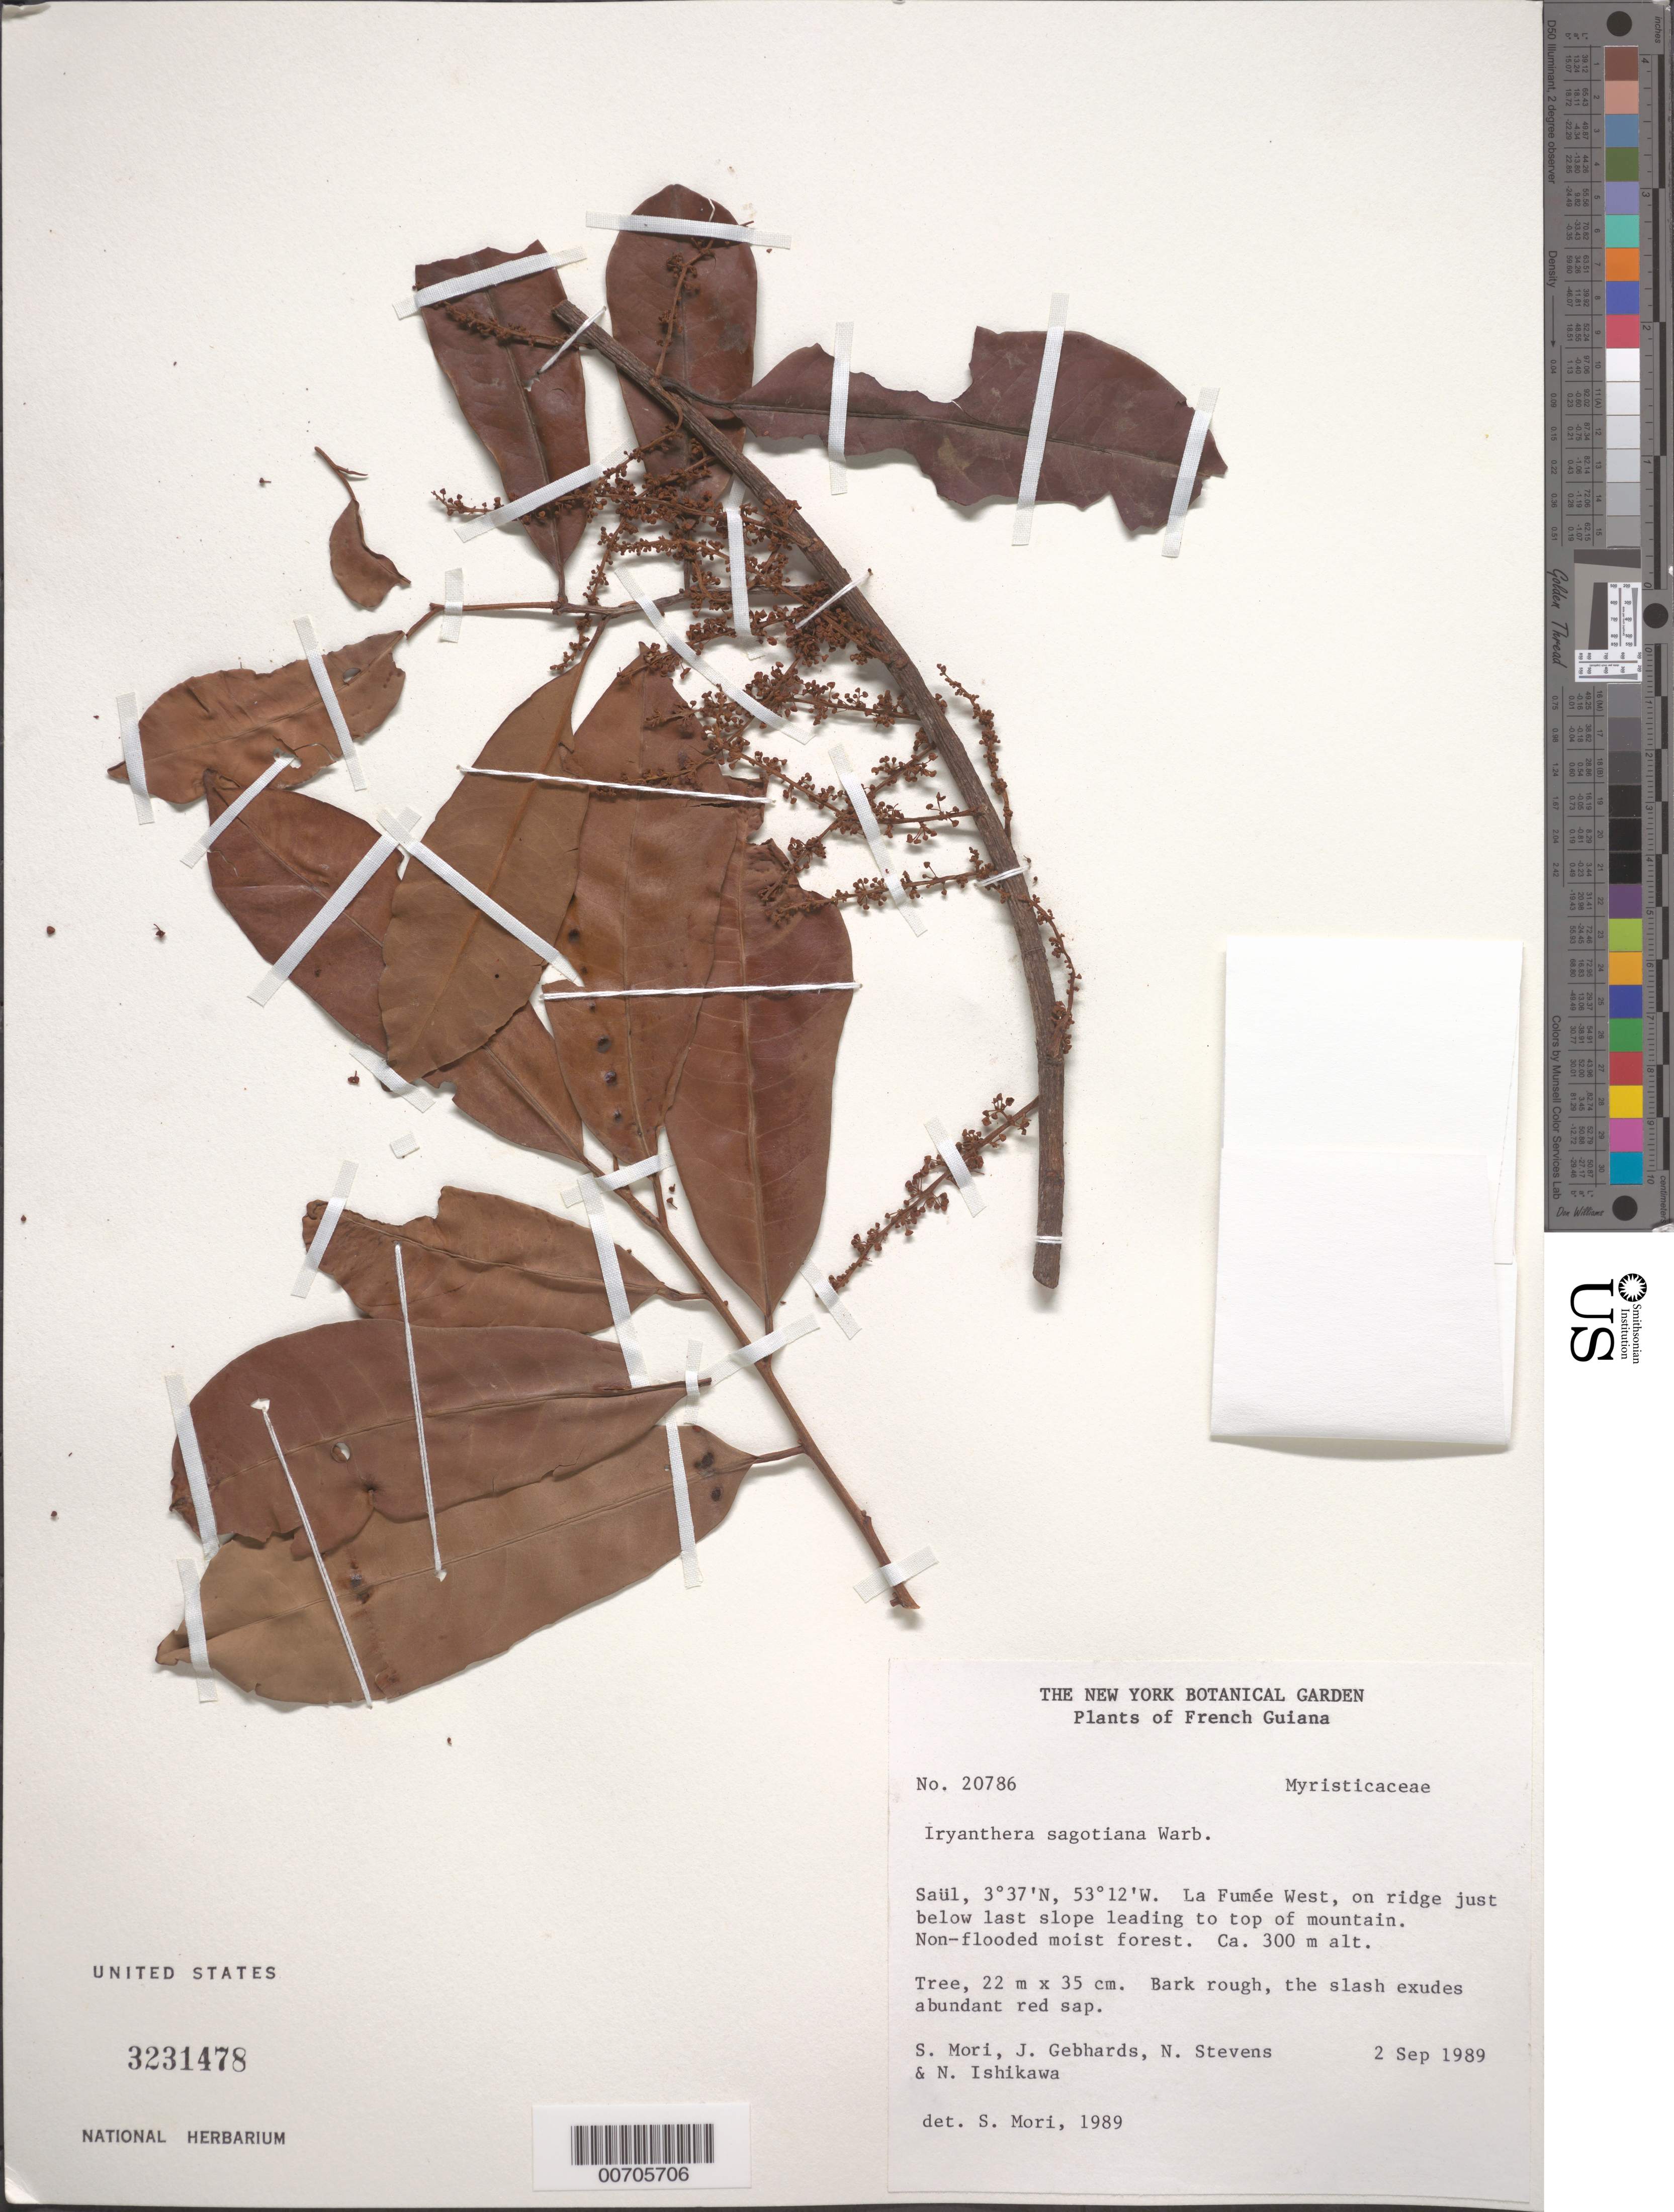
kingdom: Plantae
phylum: Tracheophyta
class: Magnoliopsida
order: Magnoliales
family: Myristicaceae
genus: Iryanthera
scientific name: Iryanthera sagotiana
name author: (Benth.) Warb.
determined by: Mori, Scott A.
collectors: S. Mori, J. Gebhards, N. Stevens & N. Ishikawa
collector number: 20786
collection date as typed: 2-Sep-89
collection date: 1989-09-02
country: French Guiana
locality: Saül, La Fumée West, on ridge just below last slope leading to top of mountain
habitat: Non-flooded moist forest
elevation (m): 300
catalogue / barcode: US 3231478